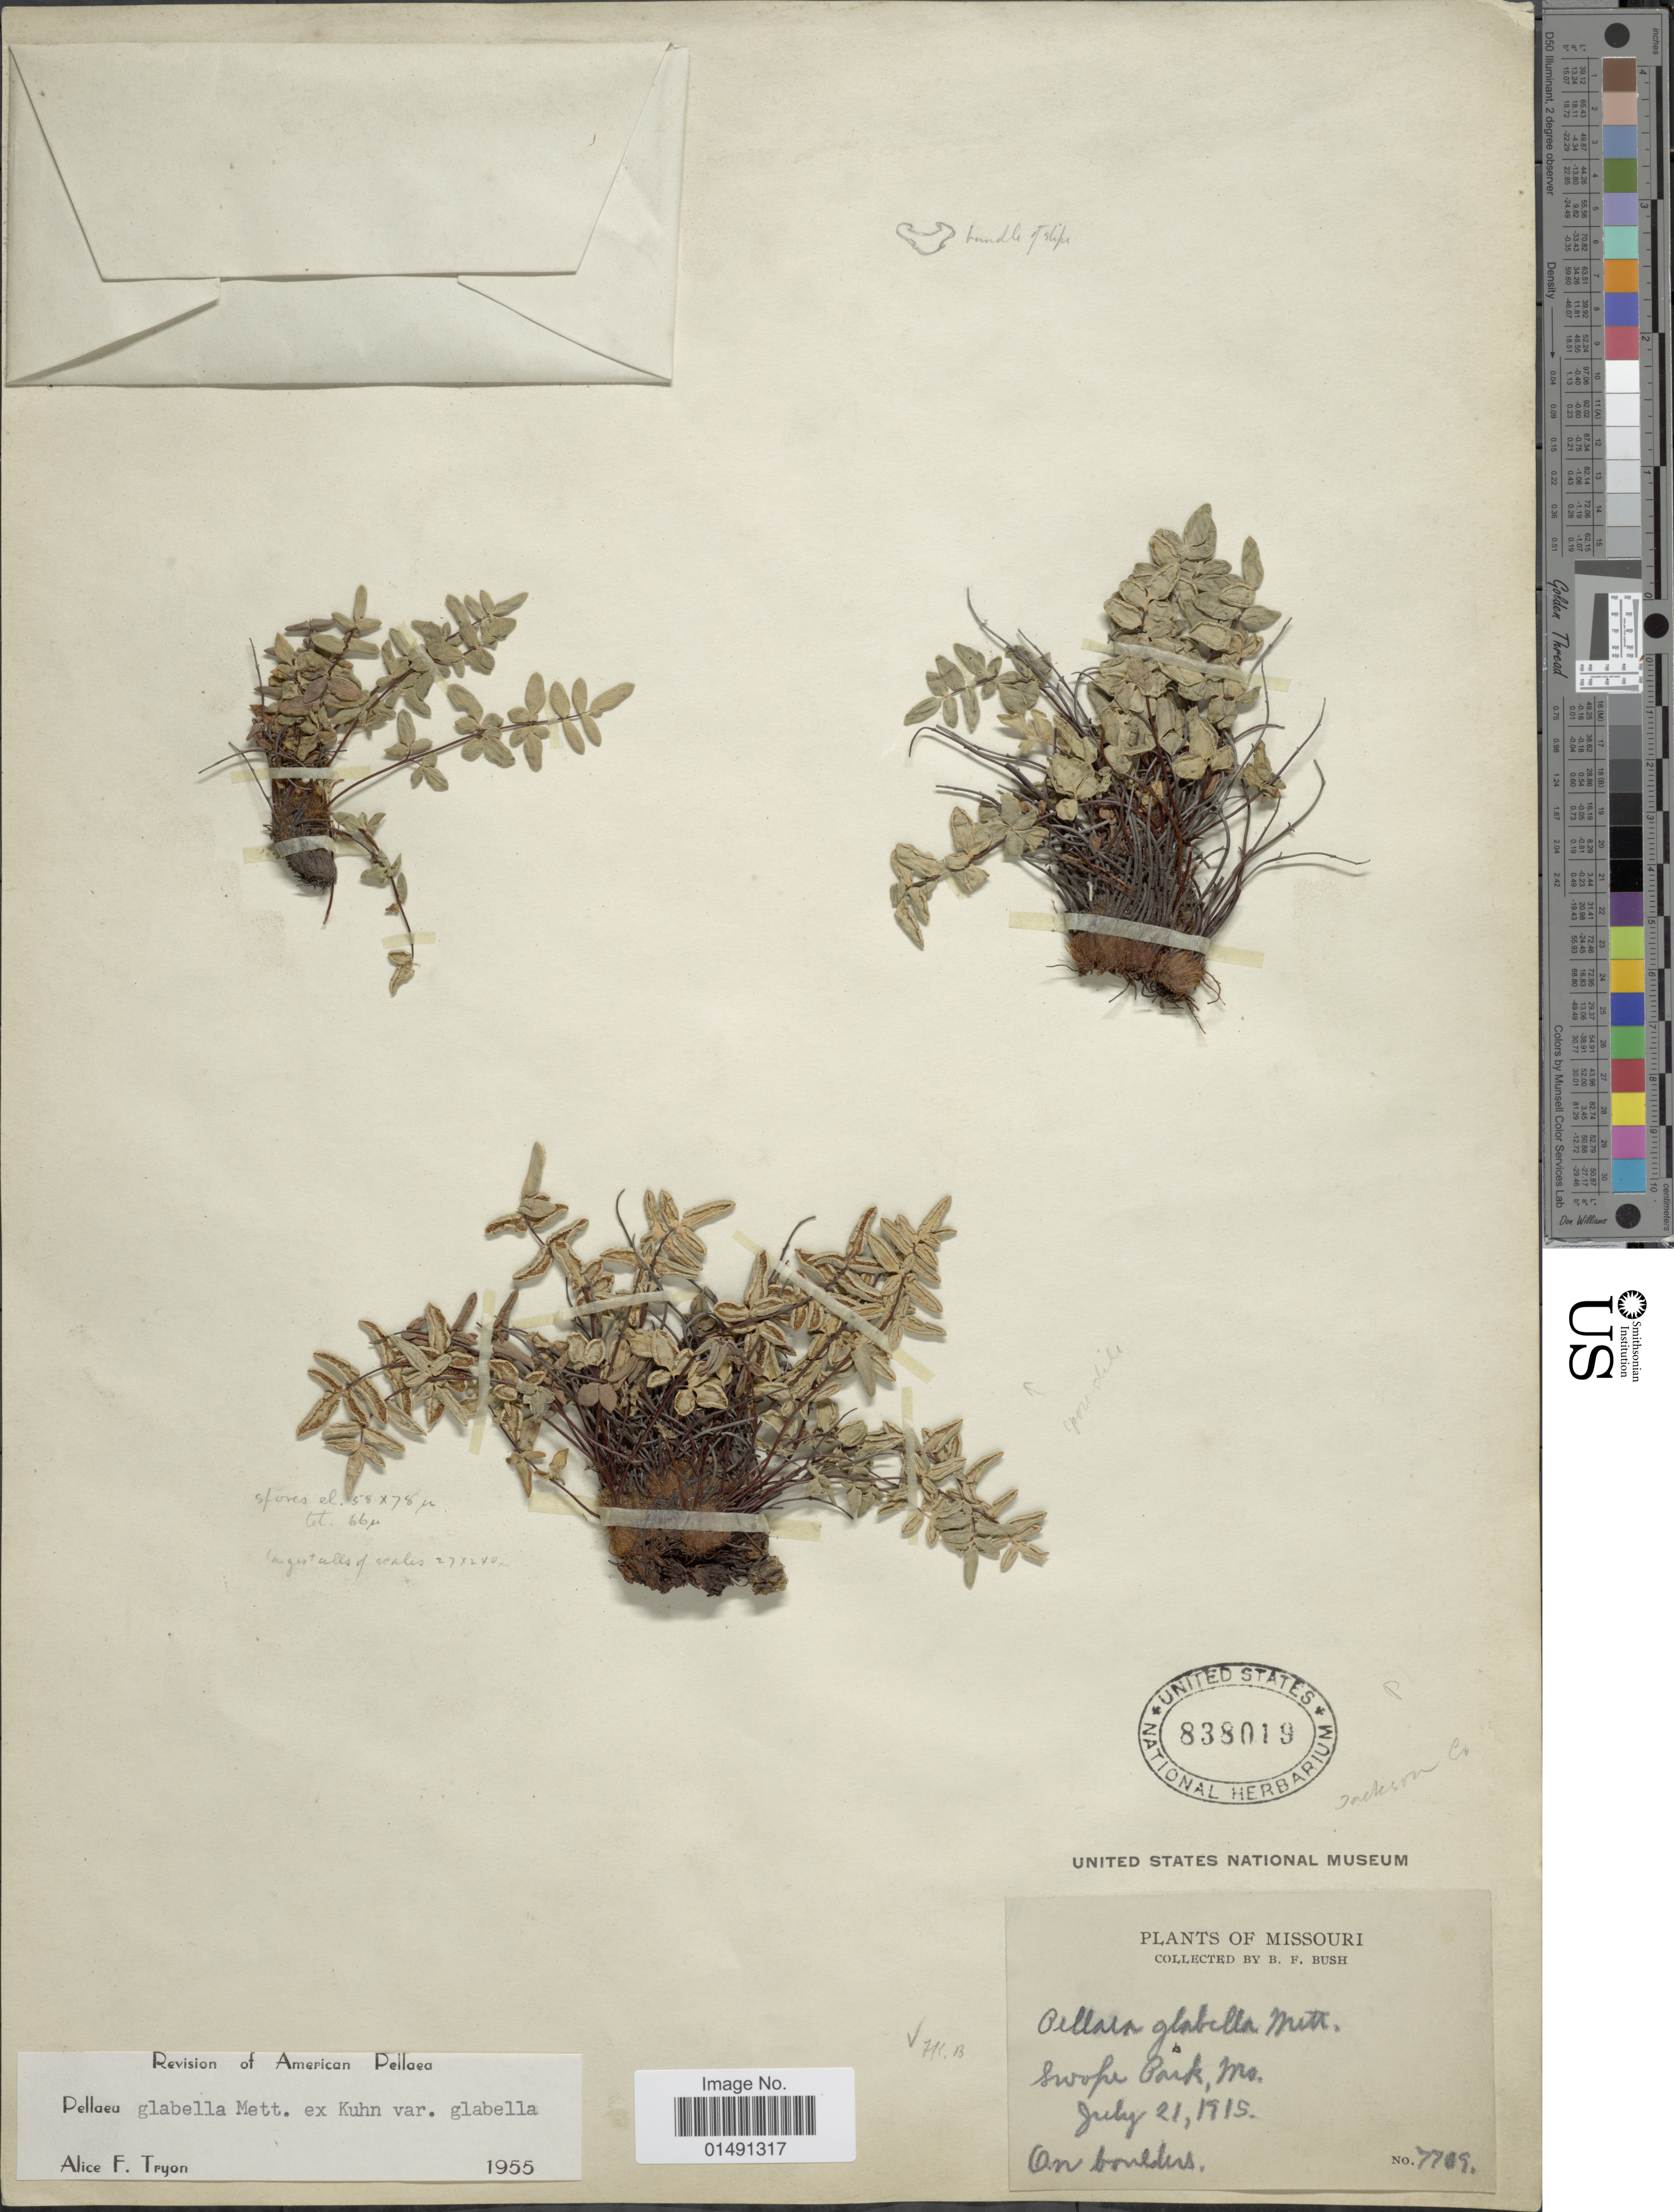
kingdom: Plantae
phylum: Tracheophyta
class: Polypodiopsida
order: Polypodiales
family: Pteridaceae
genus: Pellaea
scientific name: Pellaea glabella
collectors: B. F. Bush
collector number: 7789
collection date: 1915-07-21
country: United States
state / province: Missouri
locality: Swpe Park, Mo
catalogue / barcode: US 838019